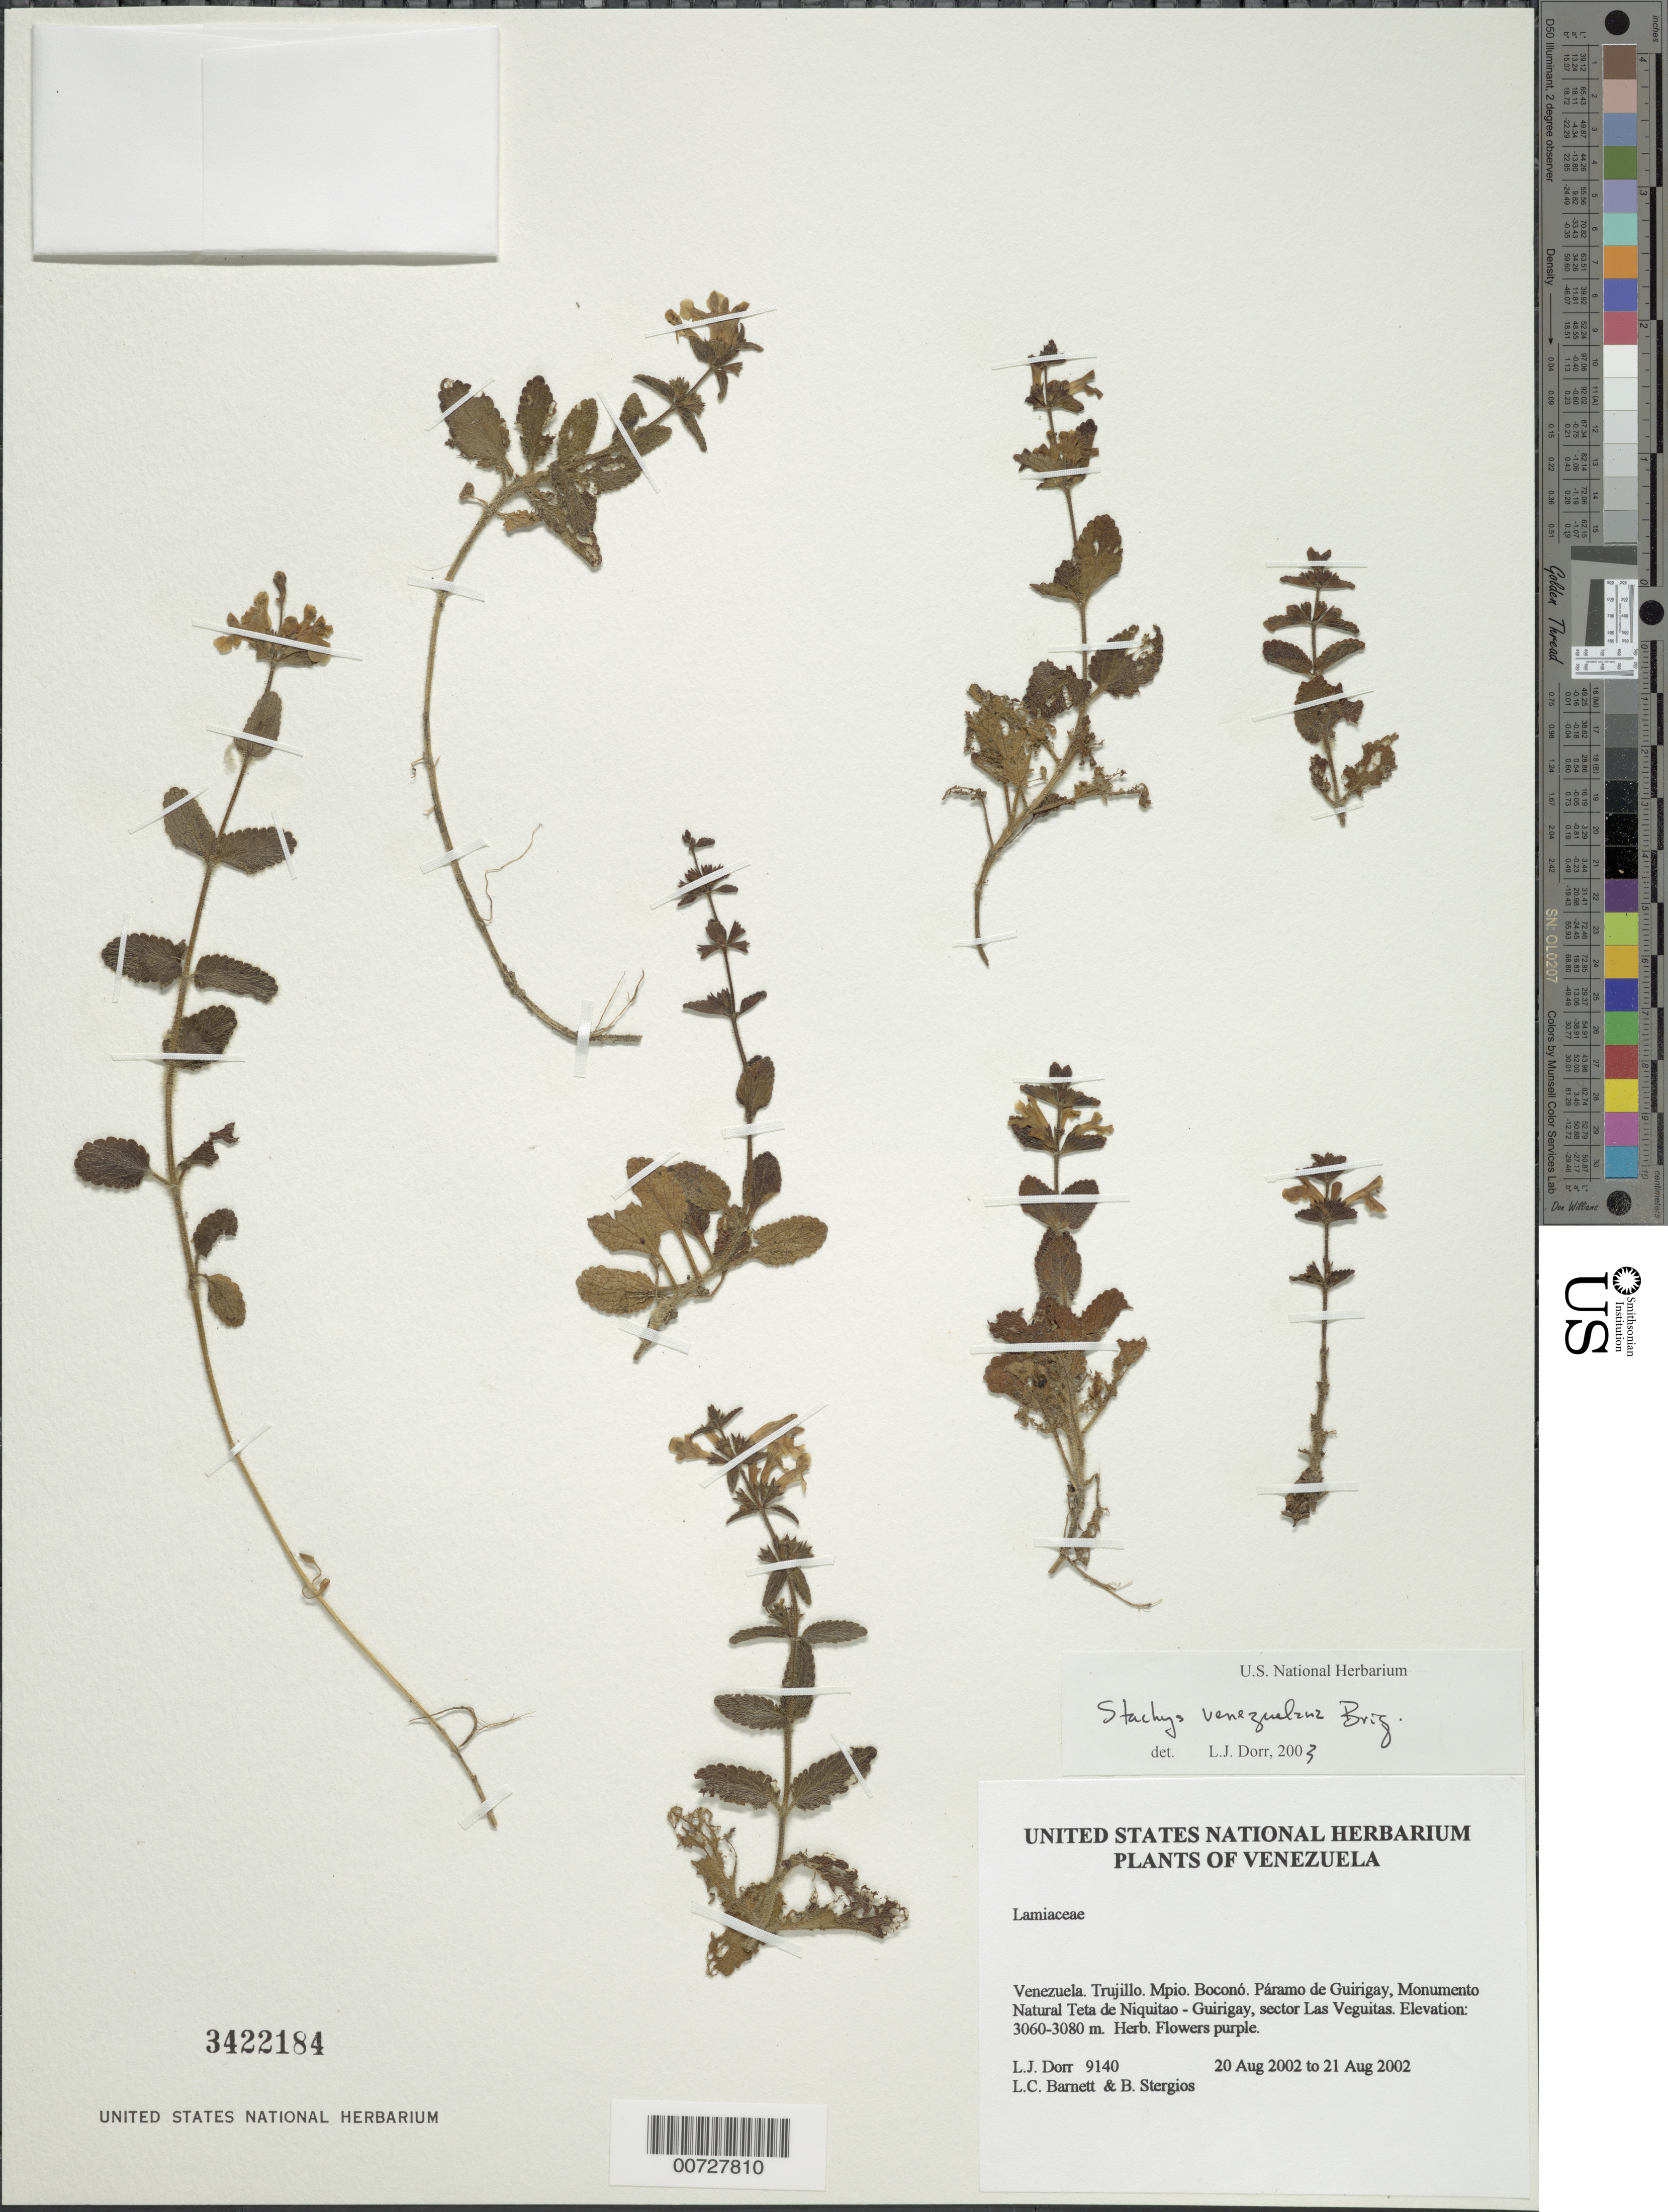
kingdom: Plantae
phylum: Tracheophyta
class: Magnoliopsida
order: Lamiales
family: Lamiaceae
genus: Stachys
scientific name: Stachys venezuelana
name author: Briq.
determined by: Dorr, L. J., (BOT), Smithsonian Institution - National Museum of Natural History (UNITED STATES)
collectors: L. J. Dorr, L. C. Barnett & B. G. Stergios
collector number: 9140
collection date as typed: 20 Aug 2002 to 21 Aug 2002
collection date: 2002-08-20/2002-08-21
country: Venezuela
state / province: Trujillo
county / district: Boconó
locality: Páramo de Guirigay, Monumento Natural Teta de Niquitao - Guirigay, sector Las Veguitas.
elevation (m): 3060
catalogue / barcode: US 3422184